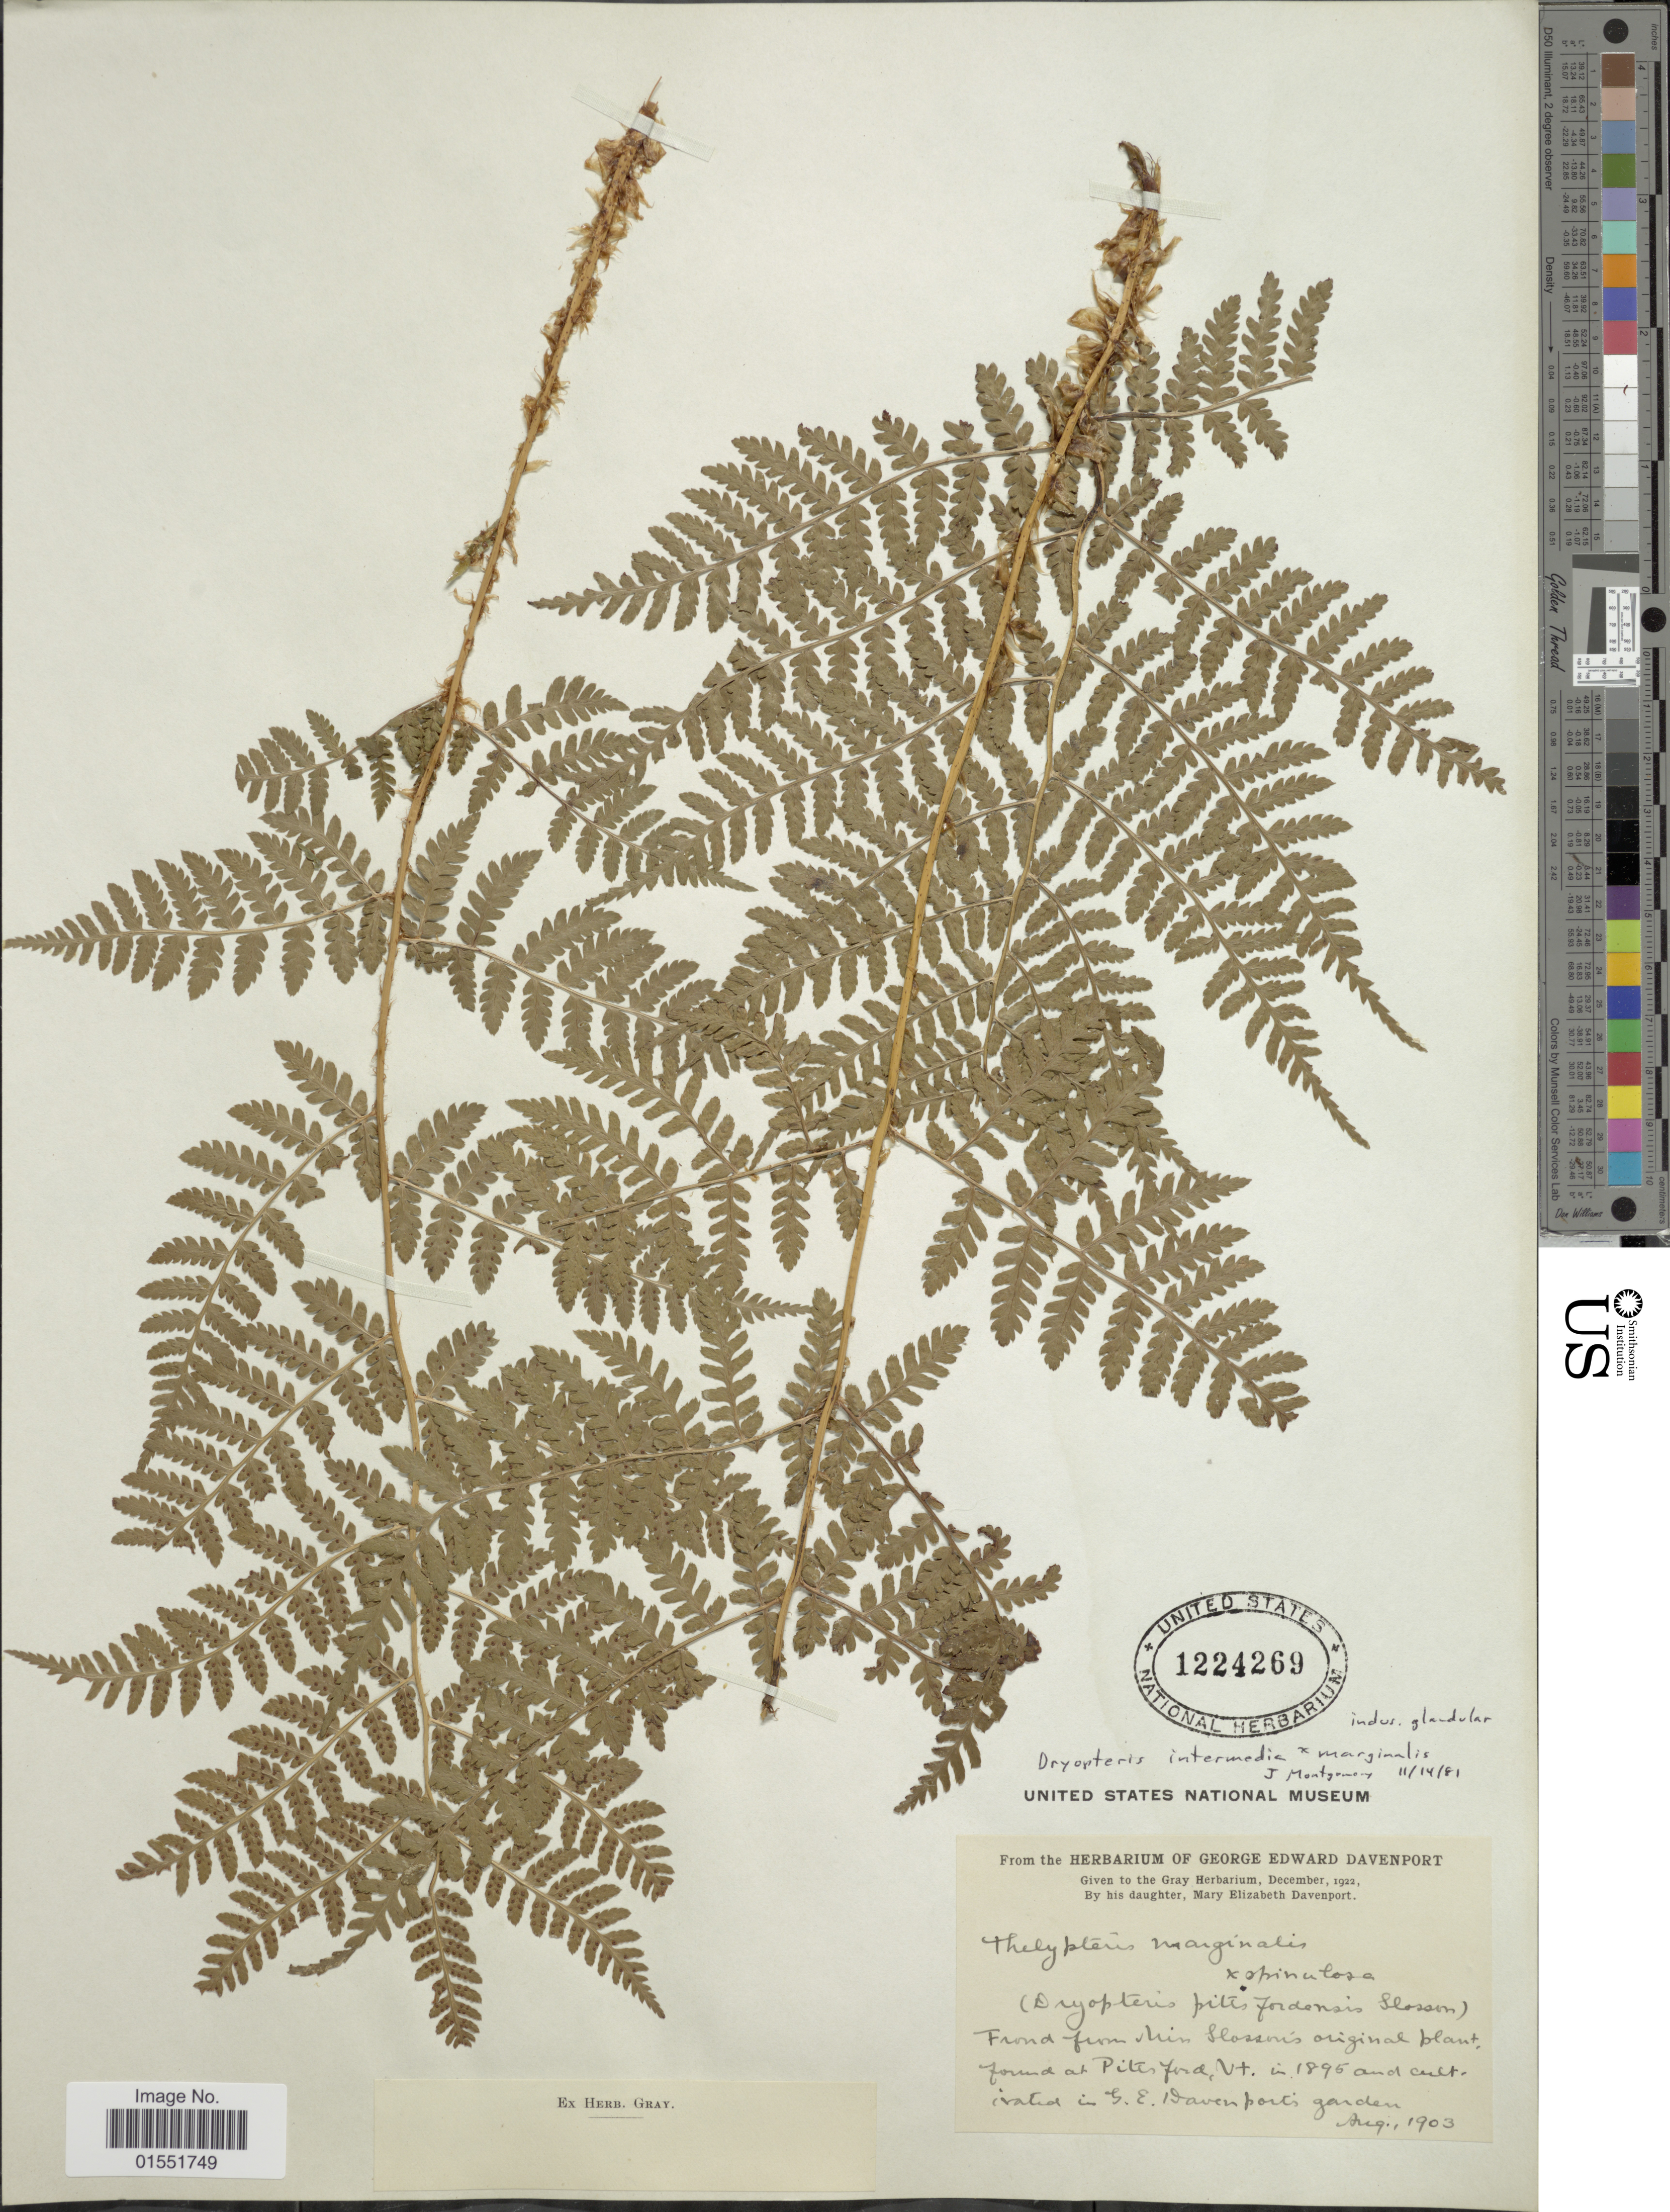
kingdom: Plantae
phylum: Tracheophyta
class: Polypodiopsida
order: Polypodiales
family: Dryopteridaceae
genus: Dryopteris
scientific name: Dryopteris intermedia x D. marginalis (L.) A. Gray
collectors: ex herb. Geo. E. Davenport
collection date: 1903-08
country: United States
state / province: Vermont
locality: G. E. Davenport's garden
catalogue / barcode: US 1224269